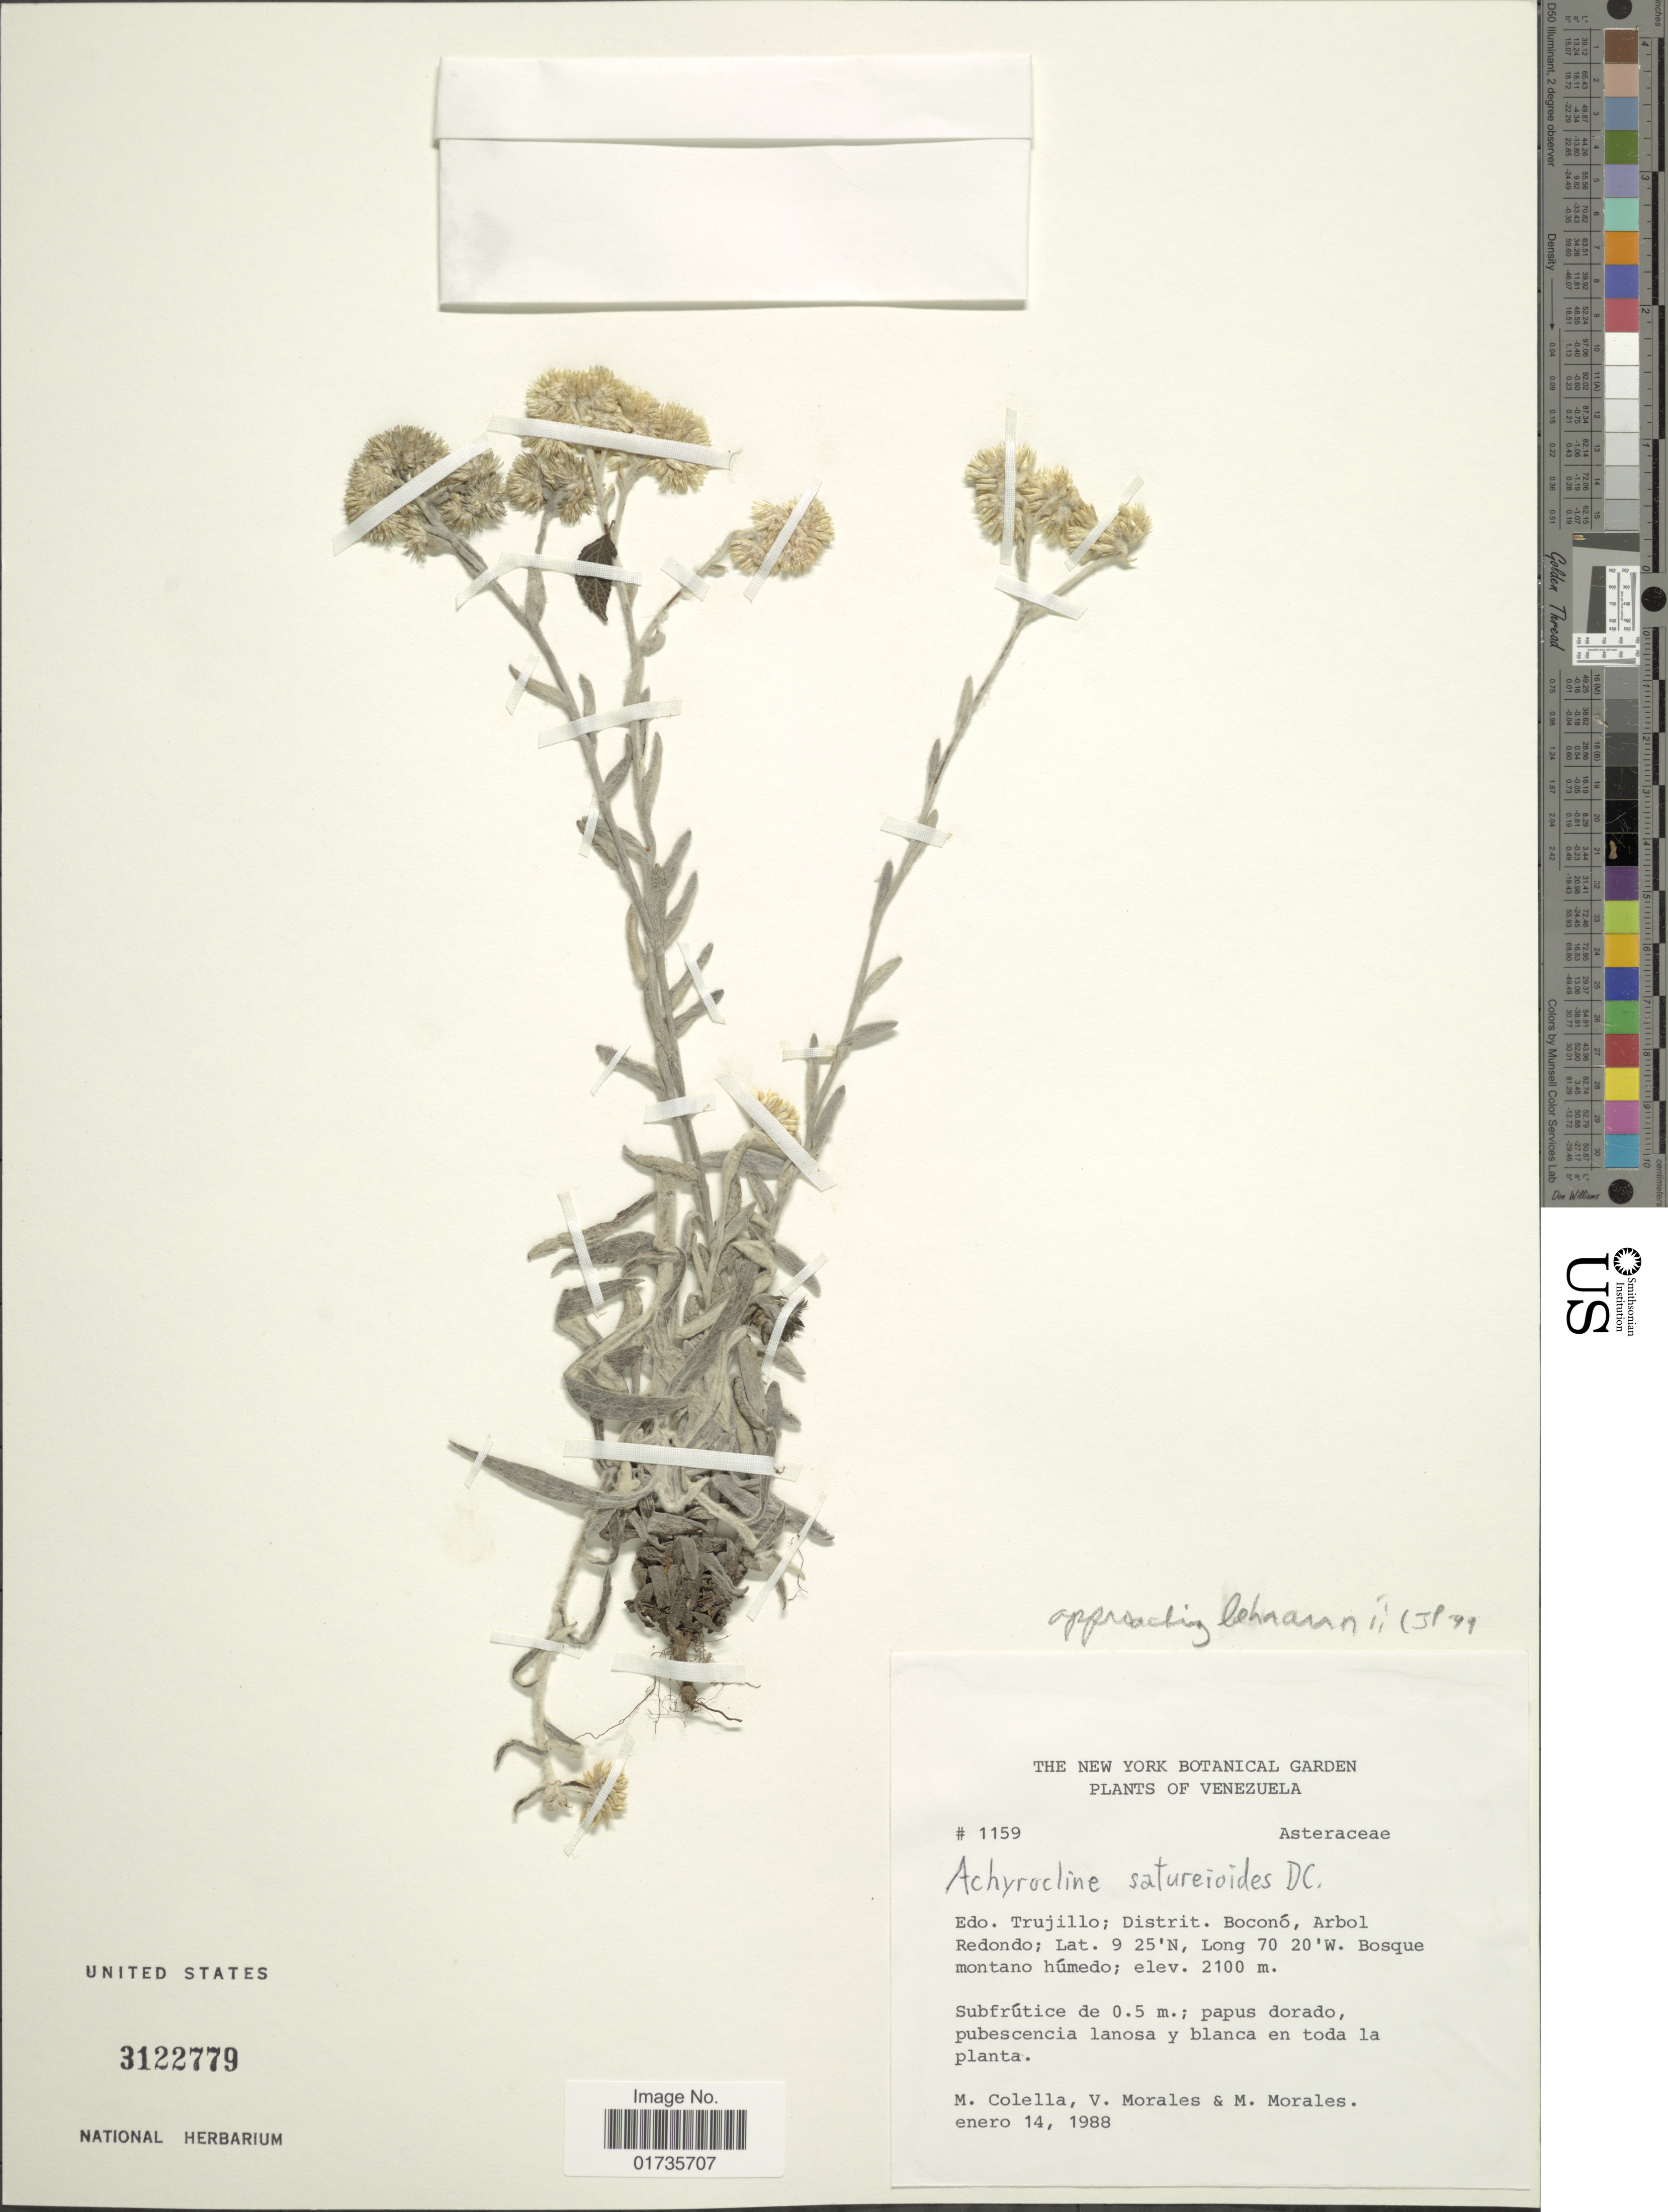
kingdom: Plantae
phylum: Tracheophyta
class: Magnoliopsida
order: Asterales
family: Asteraceae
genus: Achyrocline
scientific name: Achyrocline satureioides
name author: (Lam.) DC.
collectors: M. Colella, V. Morales & M. Morales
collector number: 1159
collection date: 1988-01-14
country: Venezuela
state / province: Trujillo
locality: District. Boconó, Arbol Redondo, Bosque montano húmedo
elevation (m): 2100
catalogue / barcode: US 3122779